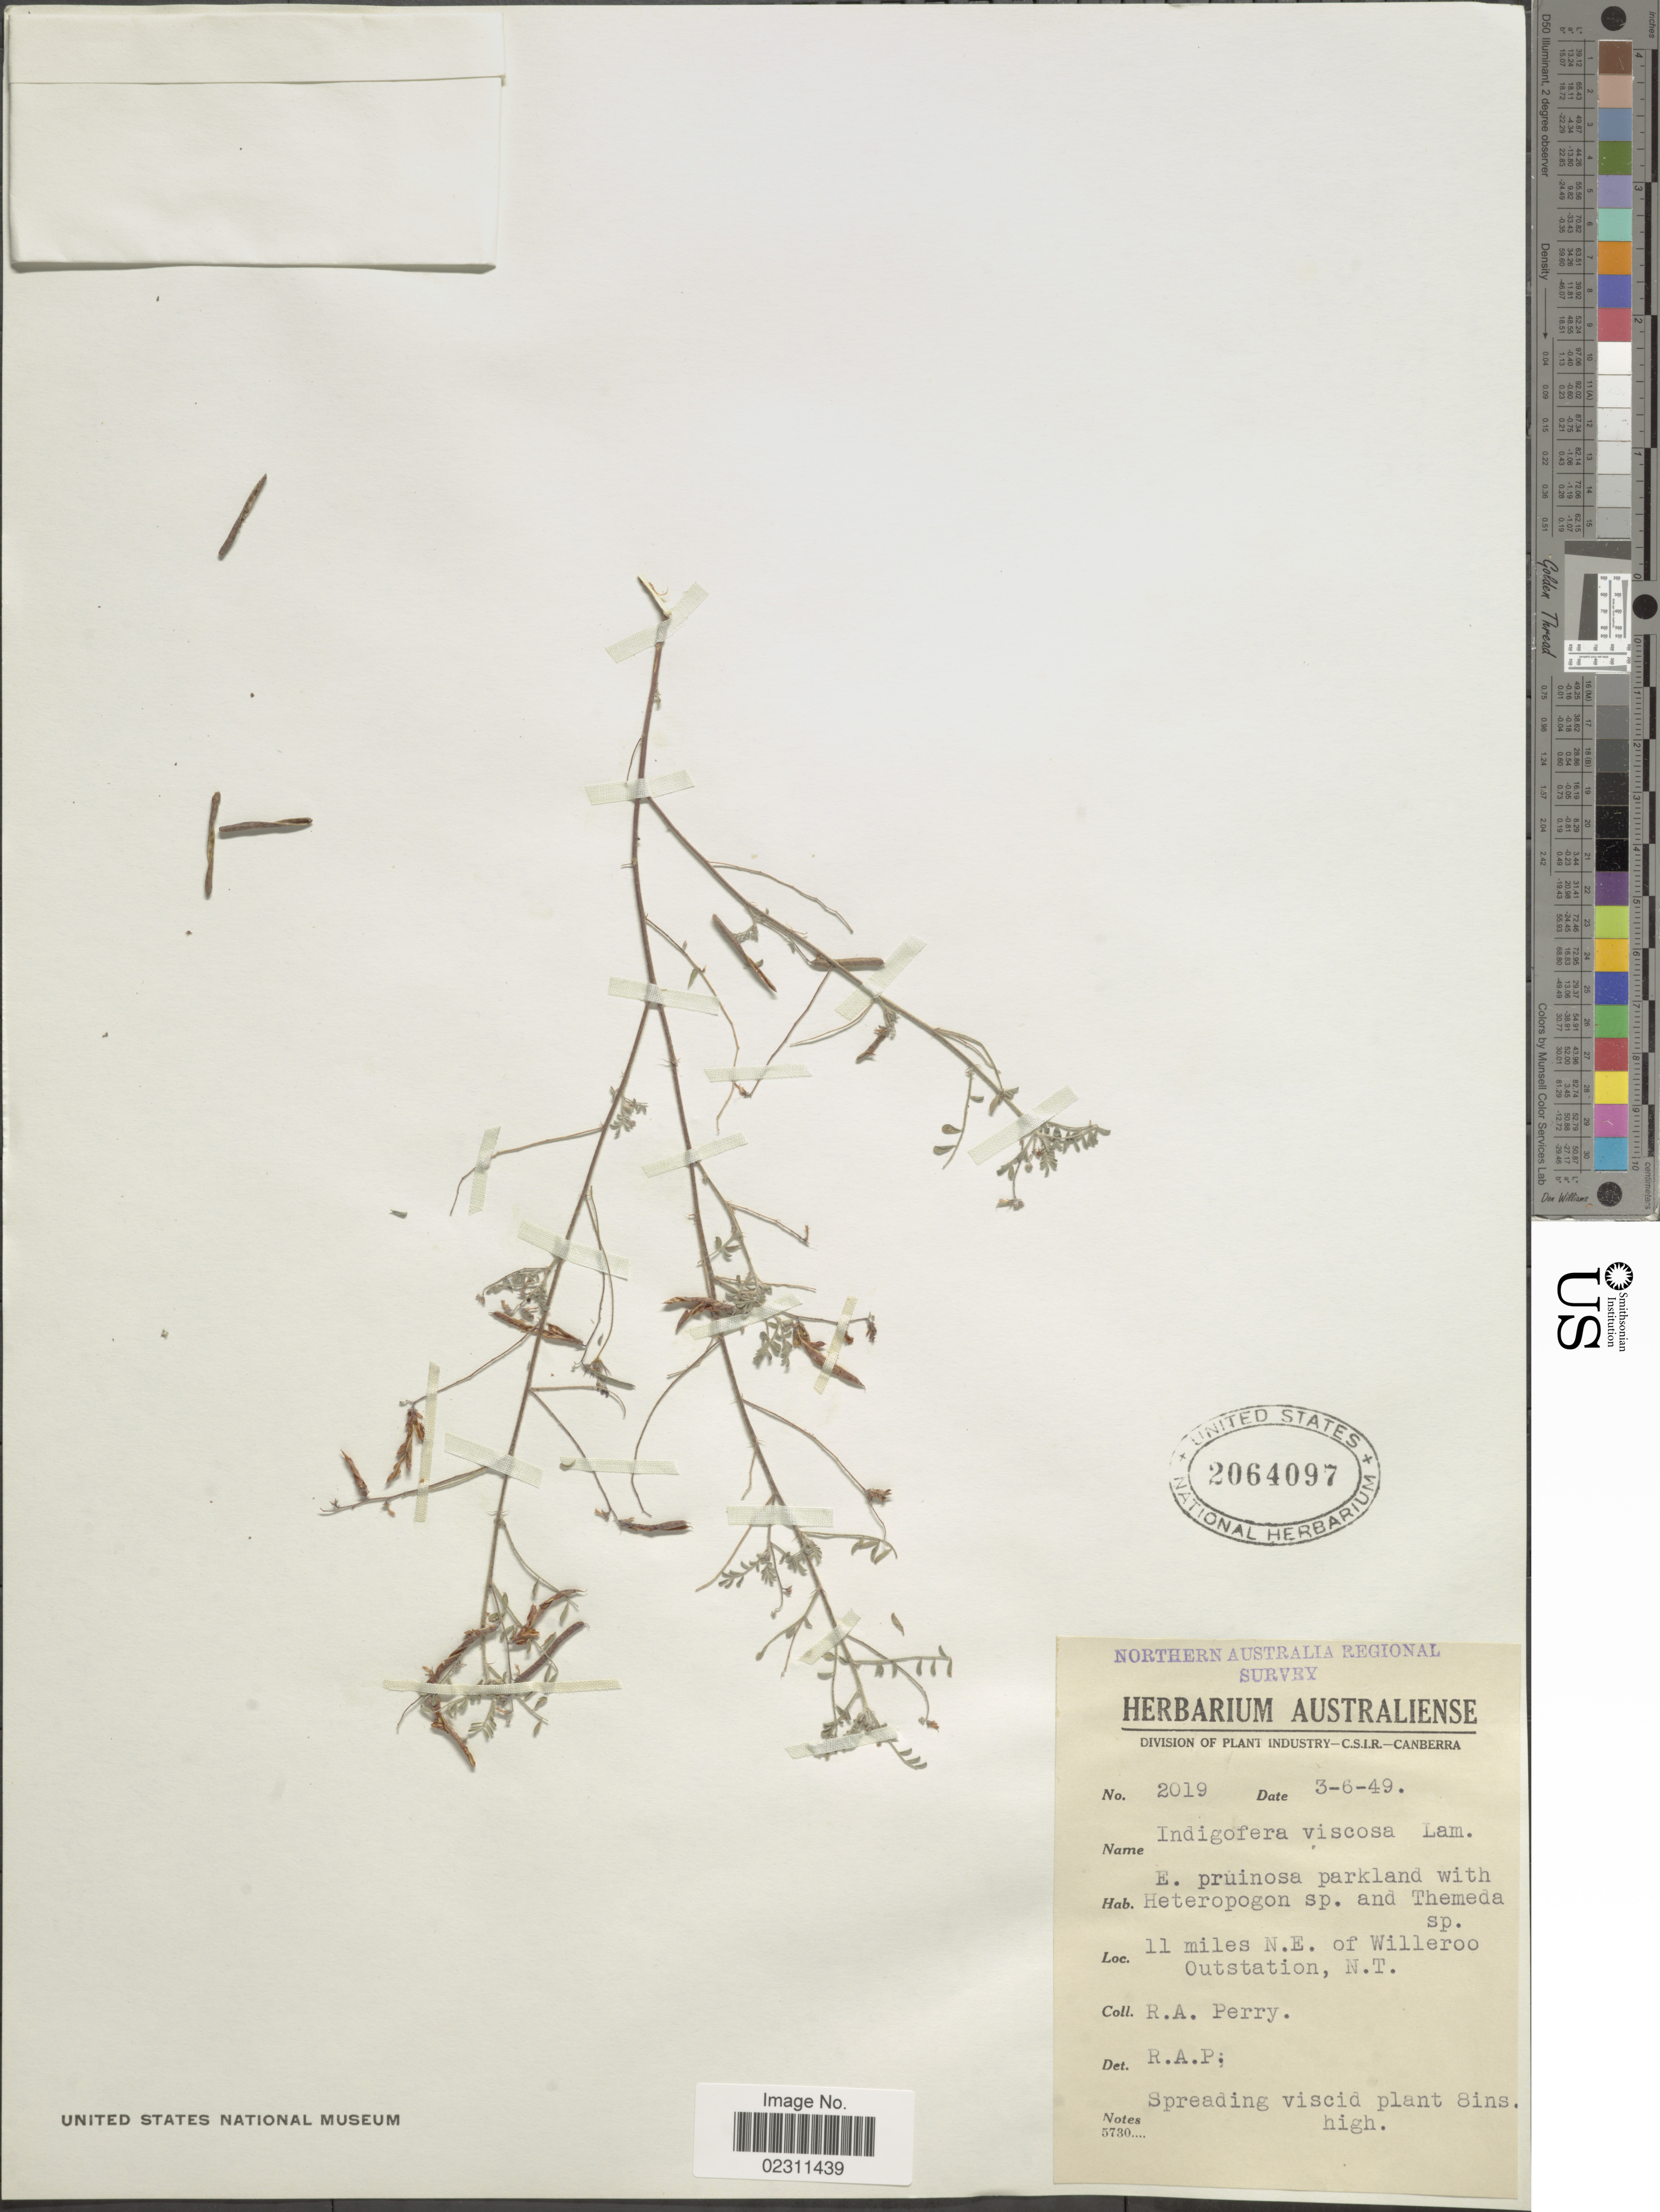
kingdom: Plantae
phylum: Tracheophyta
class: Magnoliopsida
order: Fabales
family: Fabaceae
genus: Indigofera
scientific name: Indigofera viscosa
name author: Lam.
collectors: Perry, R. A.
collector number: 2019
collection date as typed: Transcribed d/m/y: 3/6/49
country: Australia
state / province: Northern Territory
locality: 11 miles N.E. of Willeroo Outstation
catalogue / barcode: US 2064097